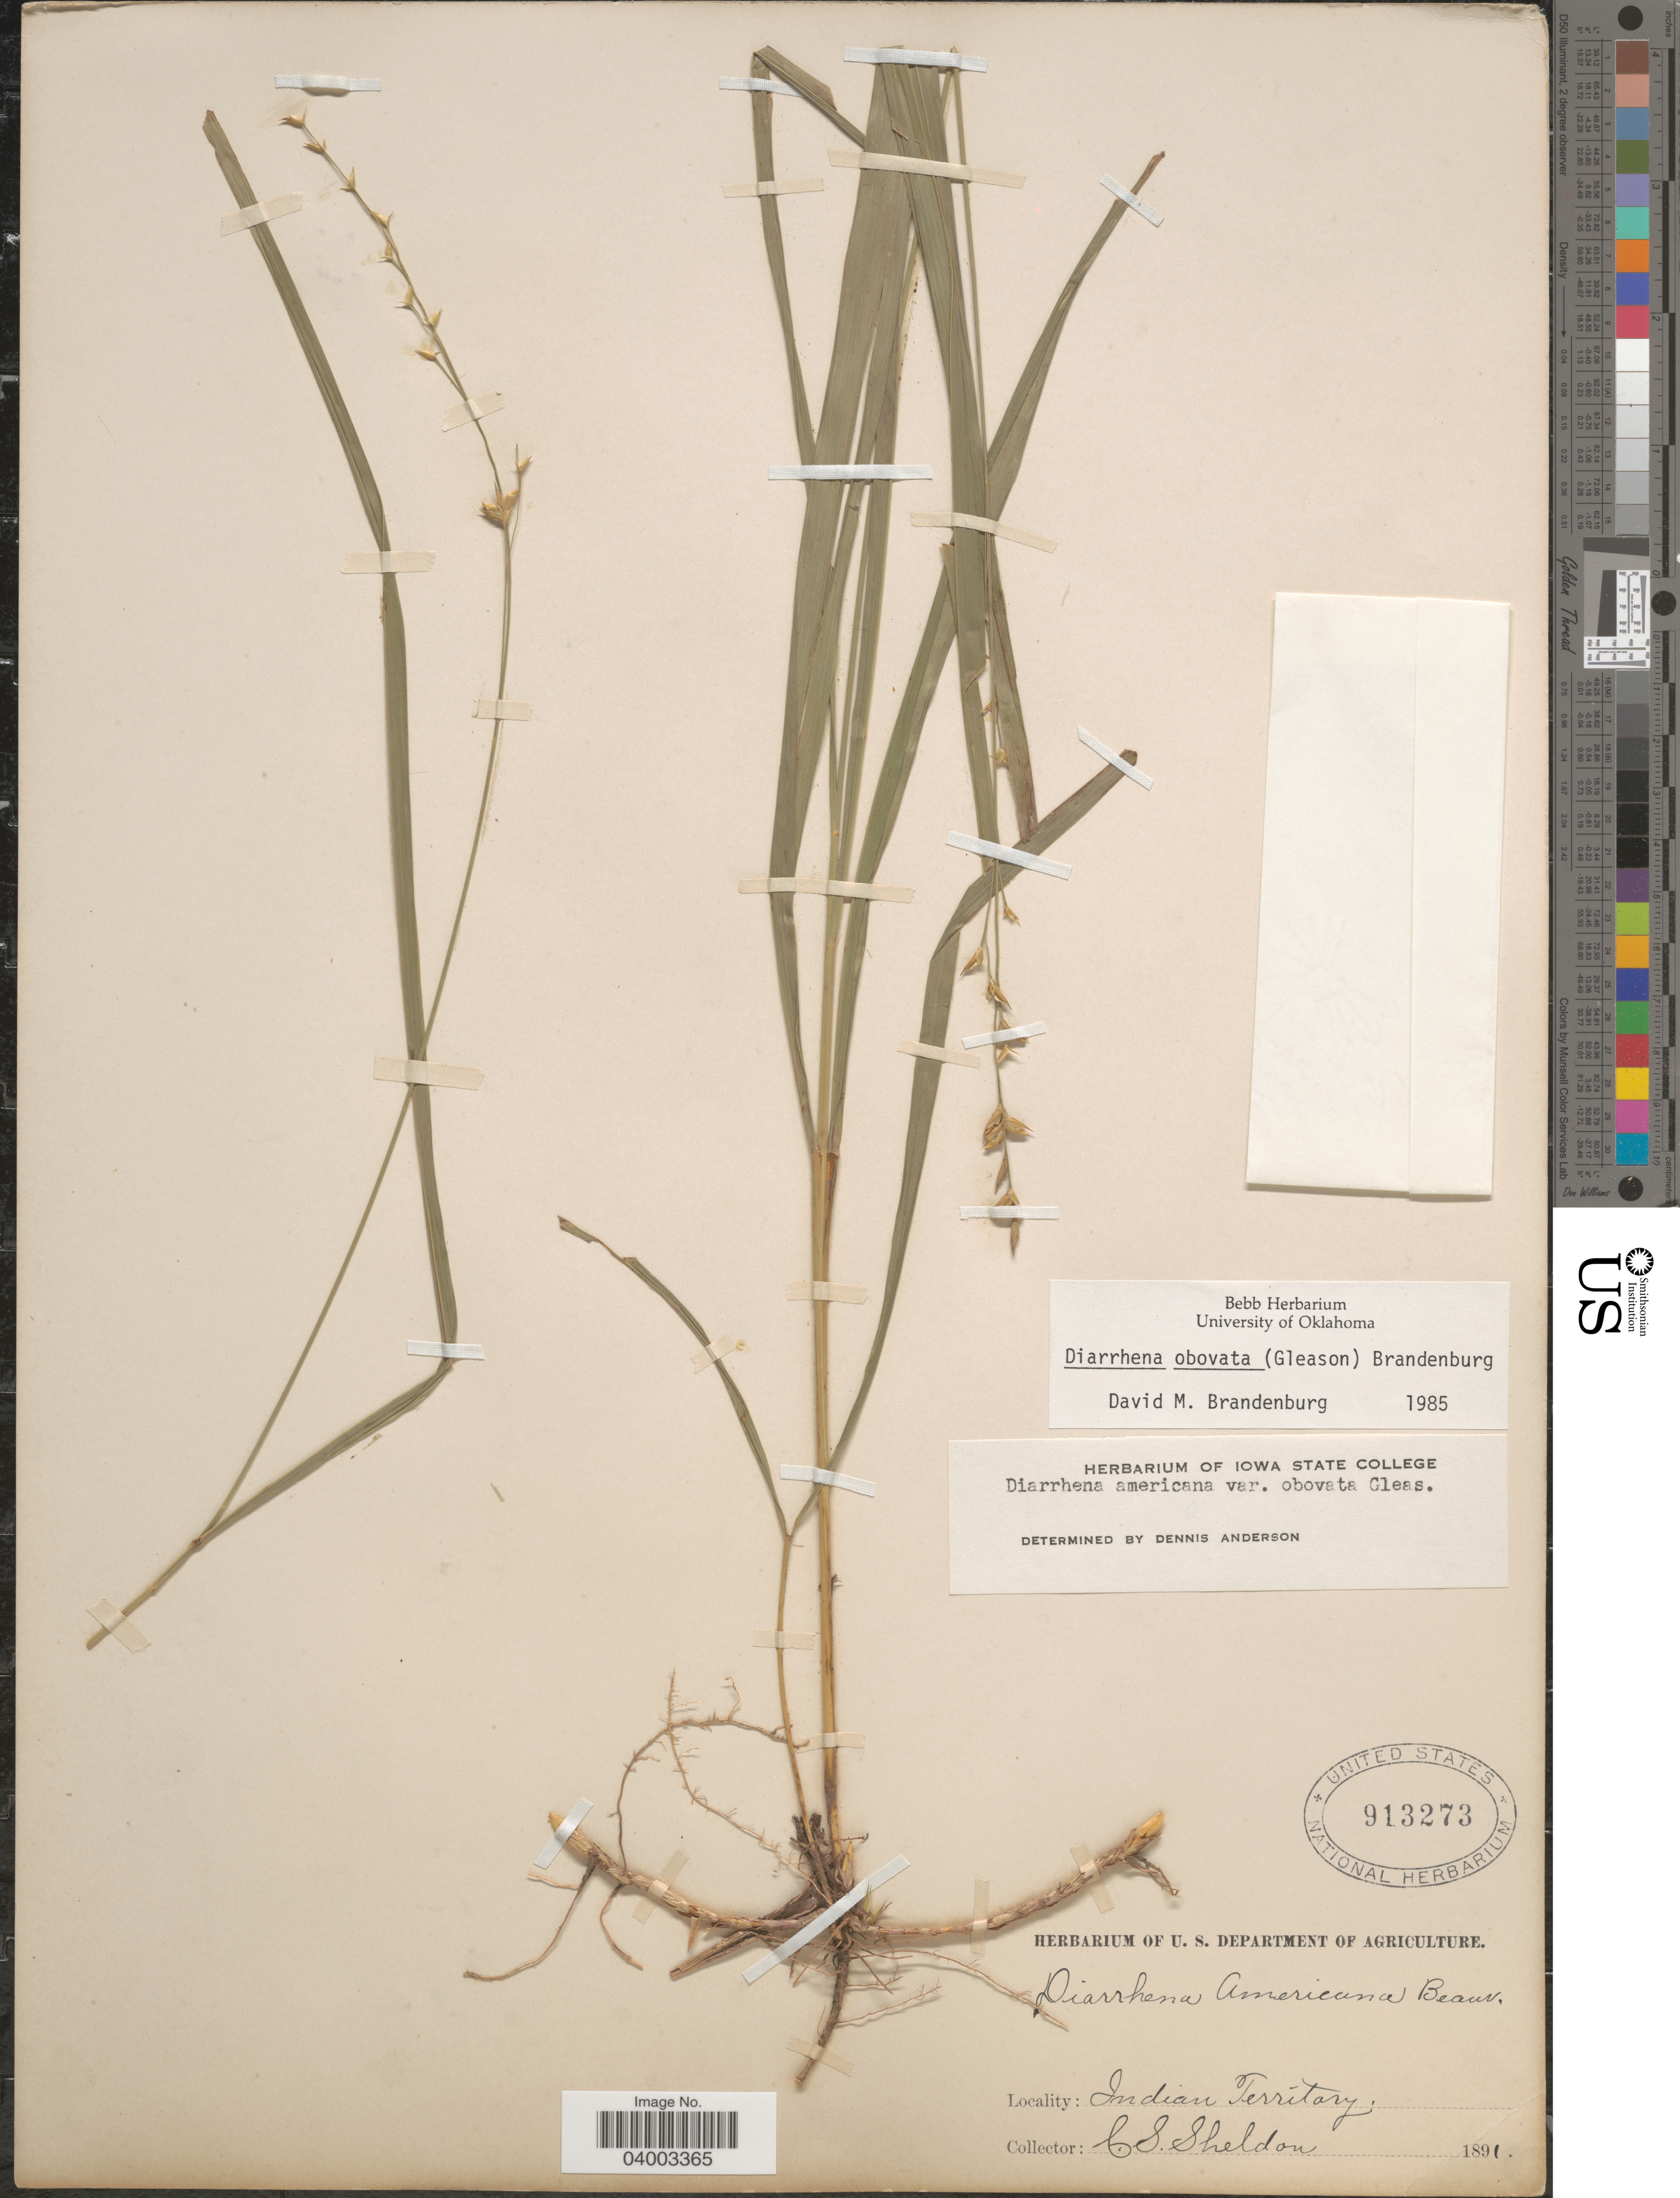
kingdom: Plantae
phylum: Tracheophyta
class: Liliopsida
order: Poales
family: Poaceae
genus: Diarrhena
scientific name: Diarrhena obovata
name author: (Gleason) Brandenburg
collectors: C. S. Sheldon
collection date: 1891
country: United States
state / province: Oklahoma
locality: Indian Territory.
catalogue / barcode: US 913273